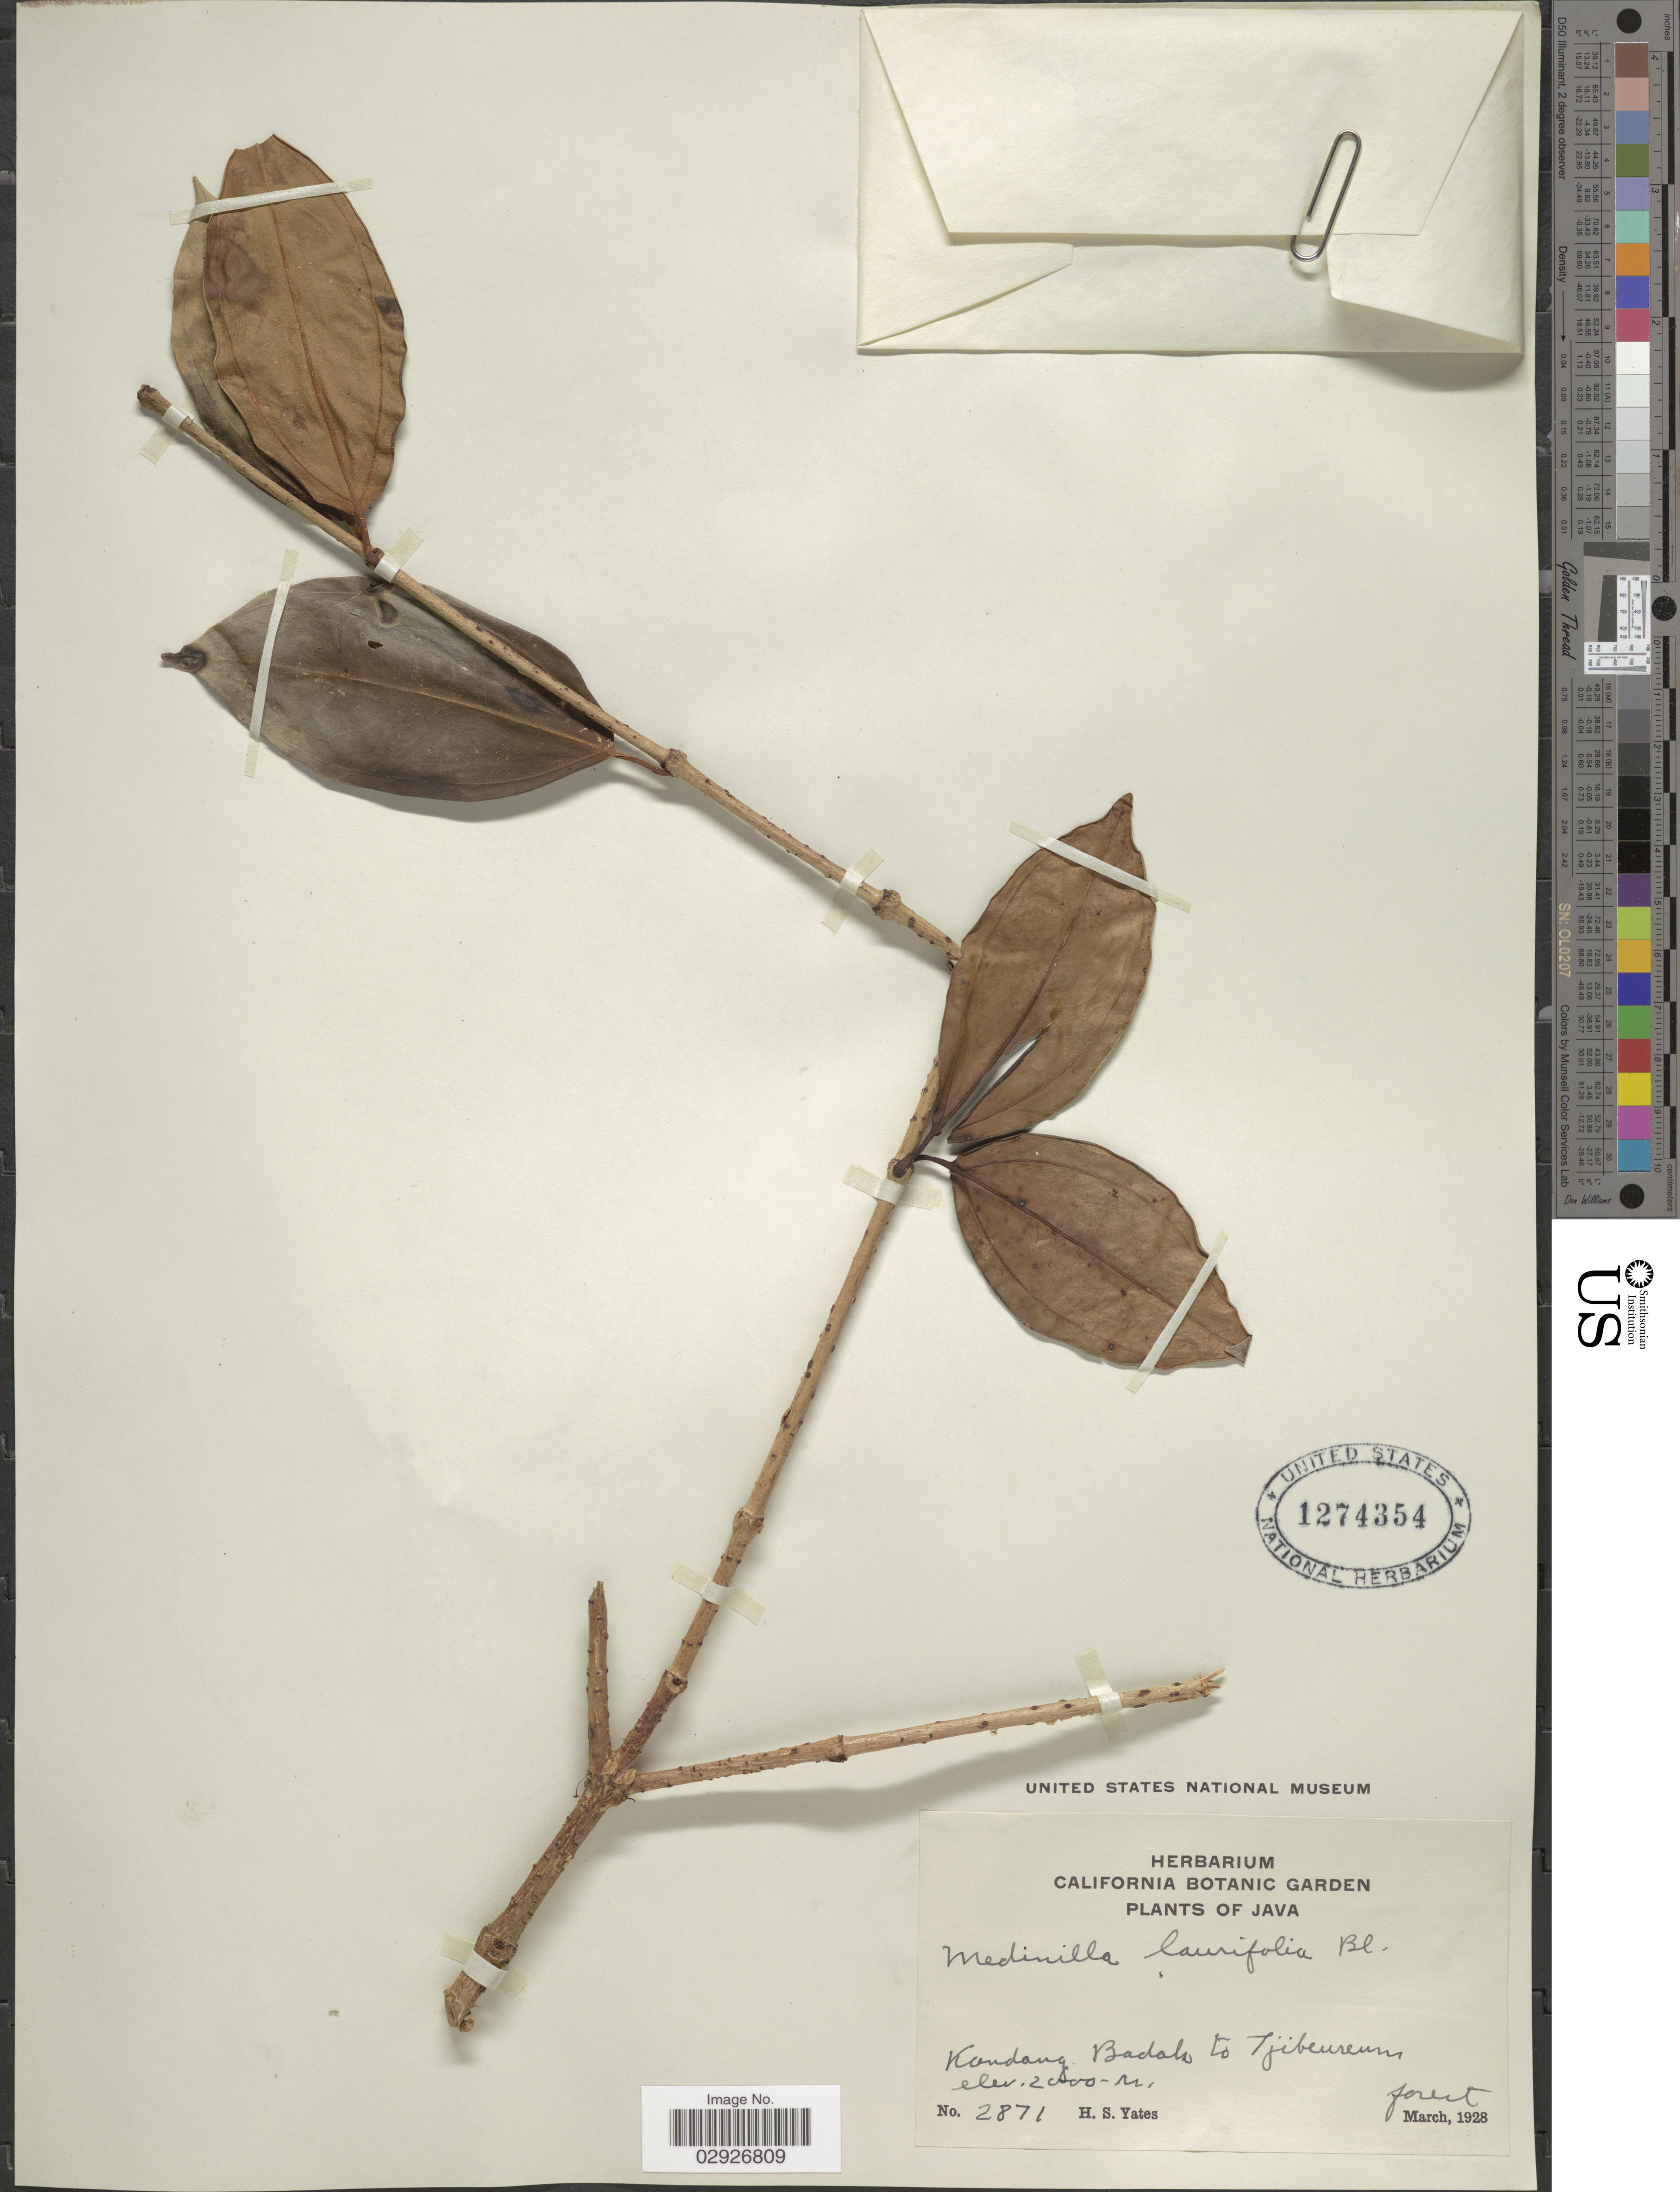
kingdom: Plantae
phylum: Tracheophyta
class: Magnoliopsida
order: Myrtales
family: Melastomataceae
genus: Medinilla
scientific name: Medinilla laurifolia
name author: Blume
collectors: H. S. Yates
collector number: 2871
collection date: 1928-03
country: Indonesia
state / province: Java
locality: Kondang Badok to Tjibeureum.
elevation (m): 2000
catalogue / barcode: US 1274354